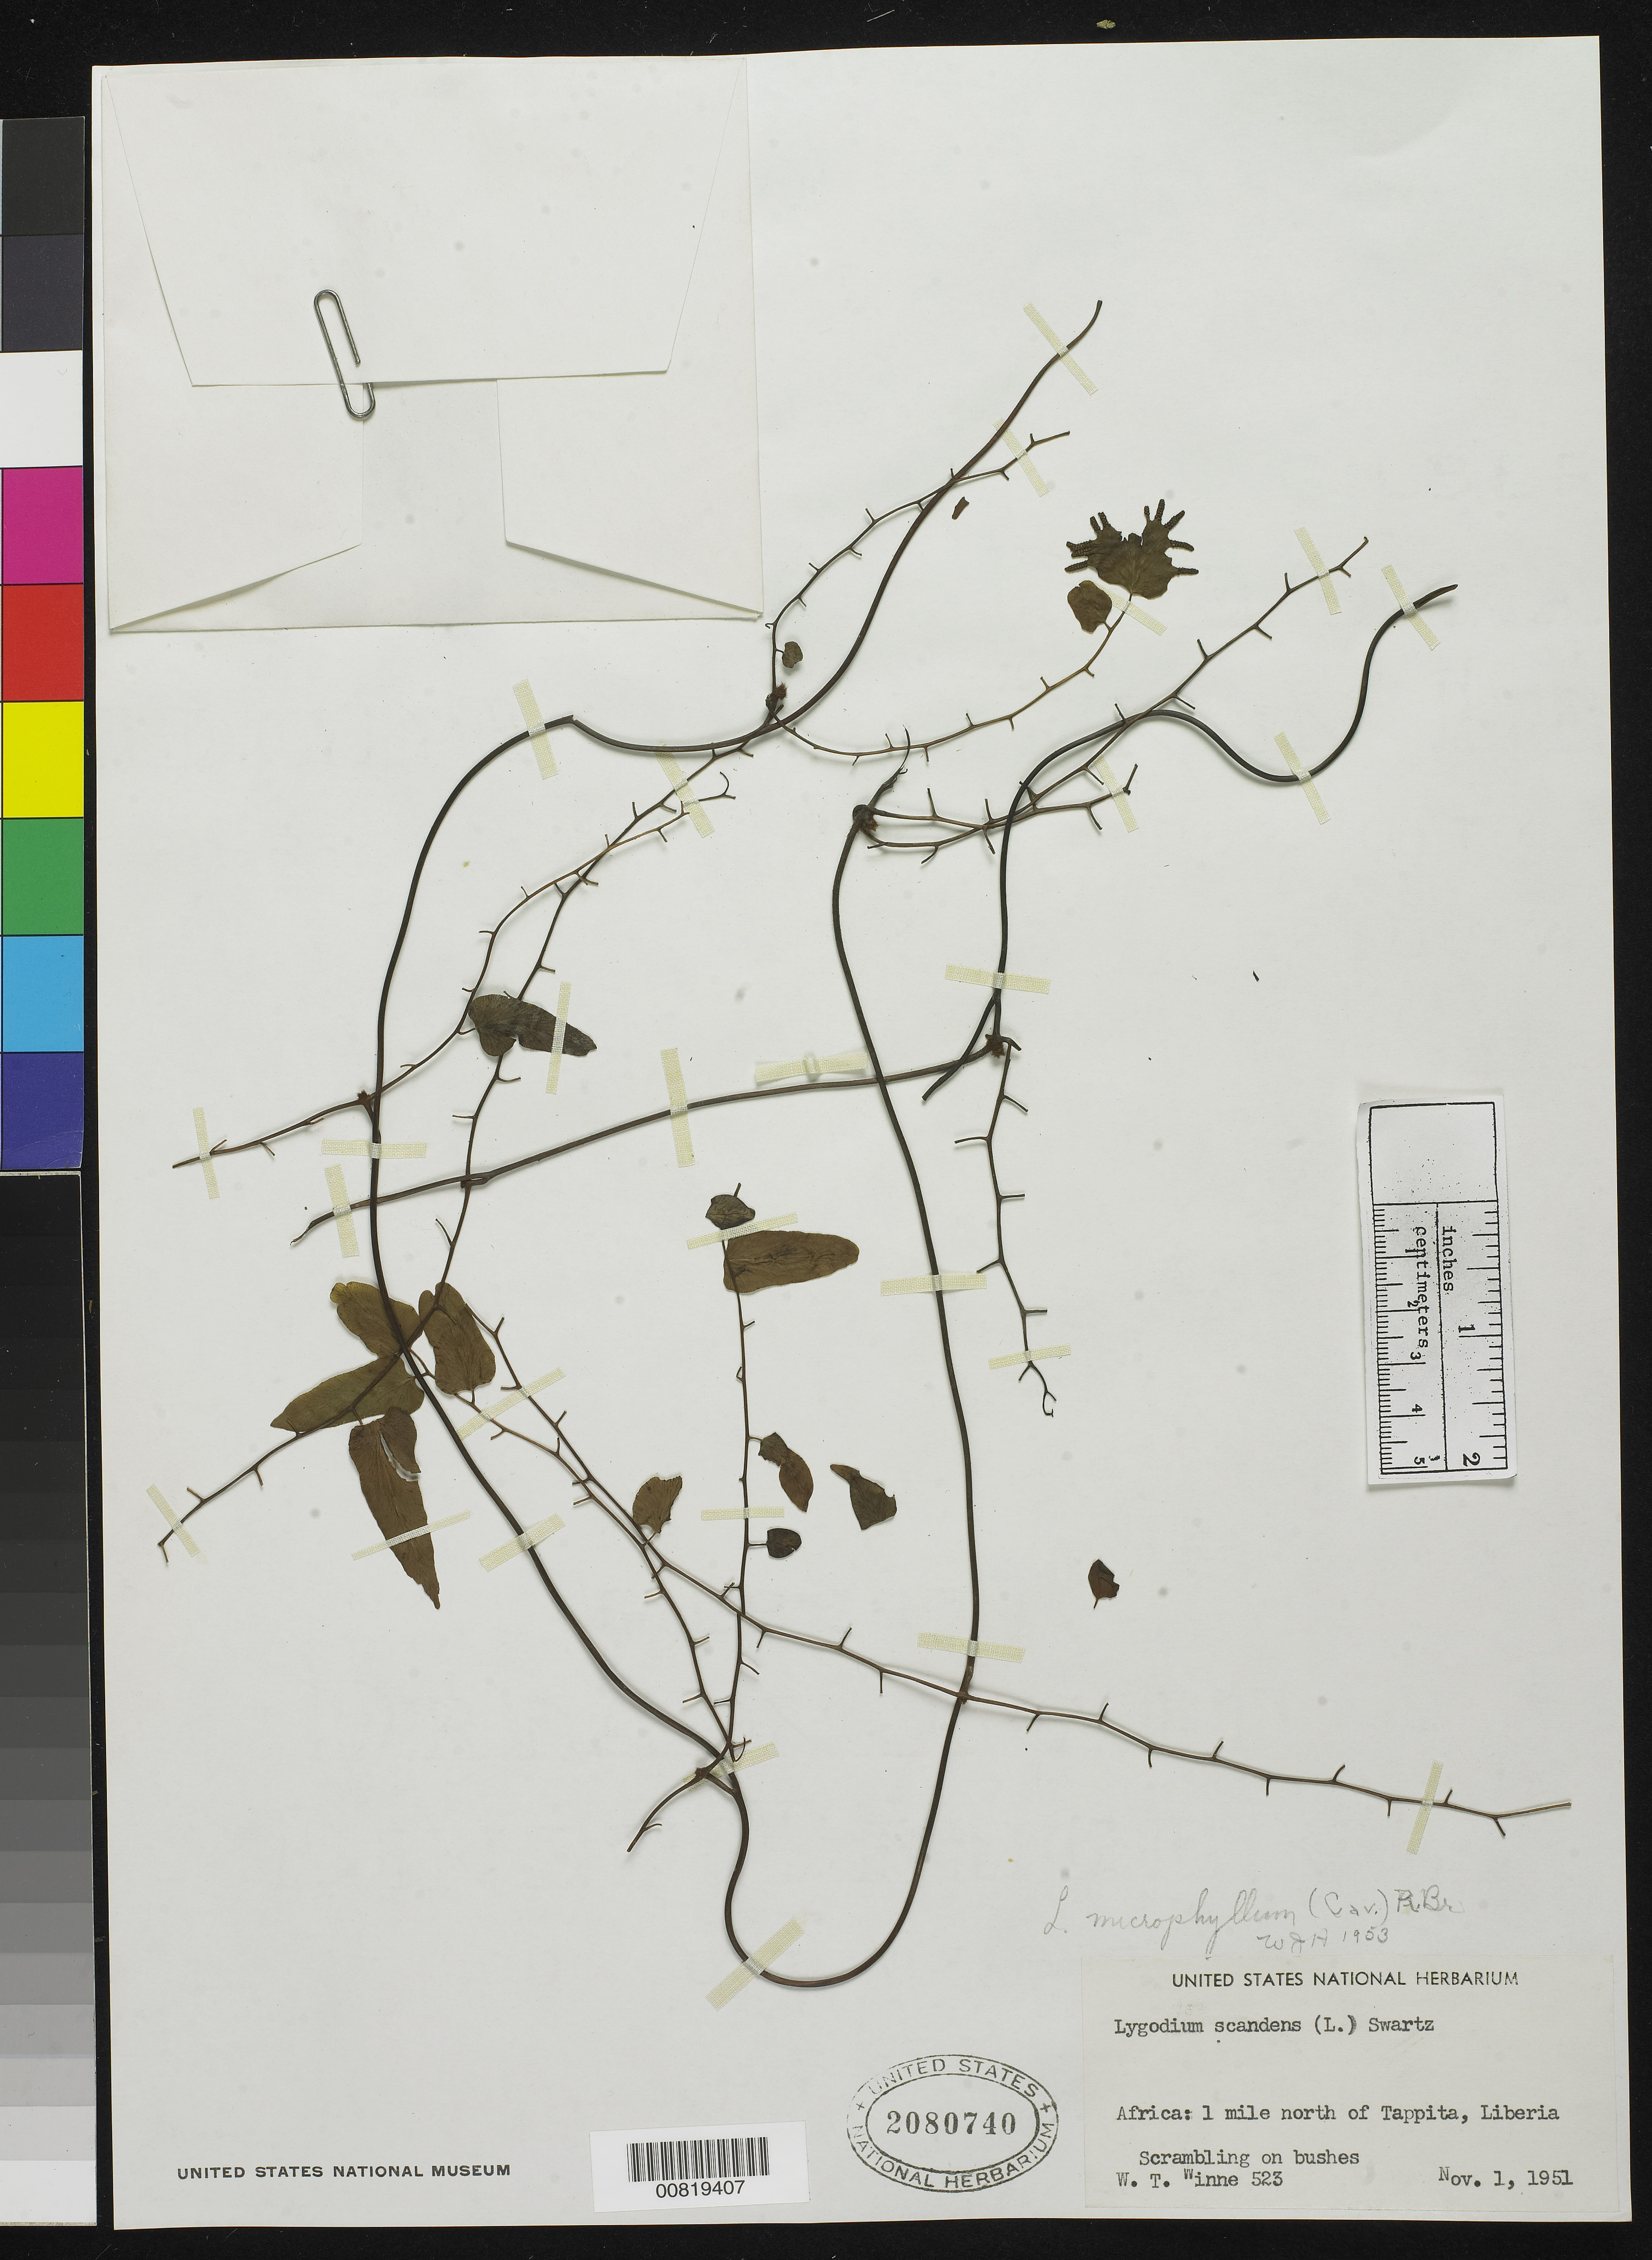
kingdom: Plantae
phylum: Tracheophyta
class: Polypodiopsida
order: Schizaeales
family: Lygodiaceae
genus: Lygodium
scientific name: Lygodium microphyllum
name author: (Cav.) R. Br.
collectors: -. Winne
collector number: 523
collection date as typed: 1 Nov 1951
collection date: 1951-11-01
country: Liberia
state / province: Nimba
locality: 1 mile N of Tappita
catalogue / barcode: US 2080740